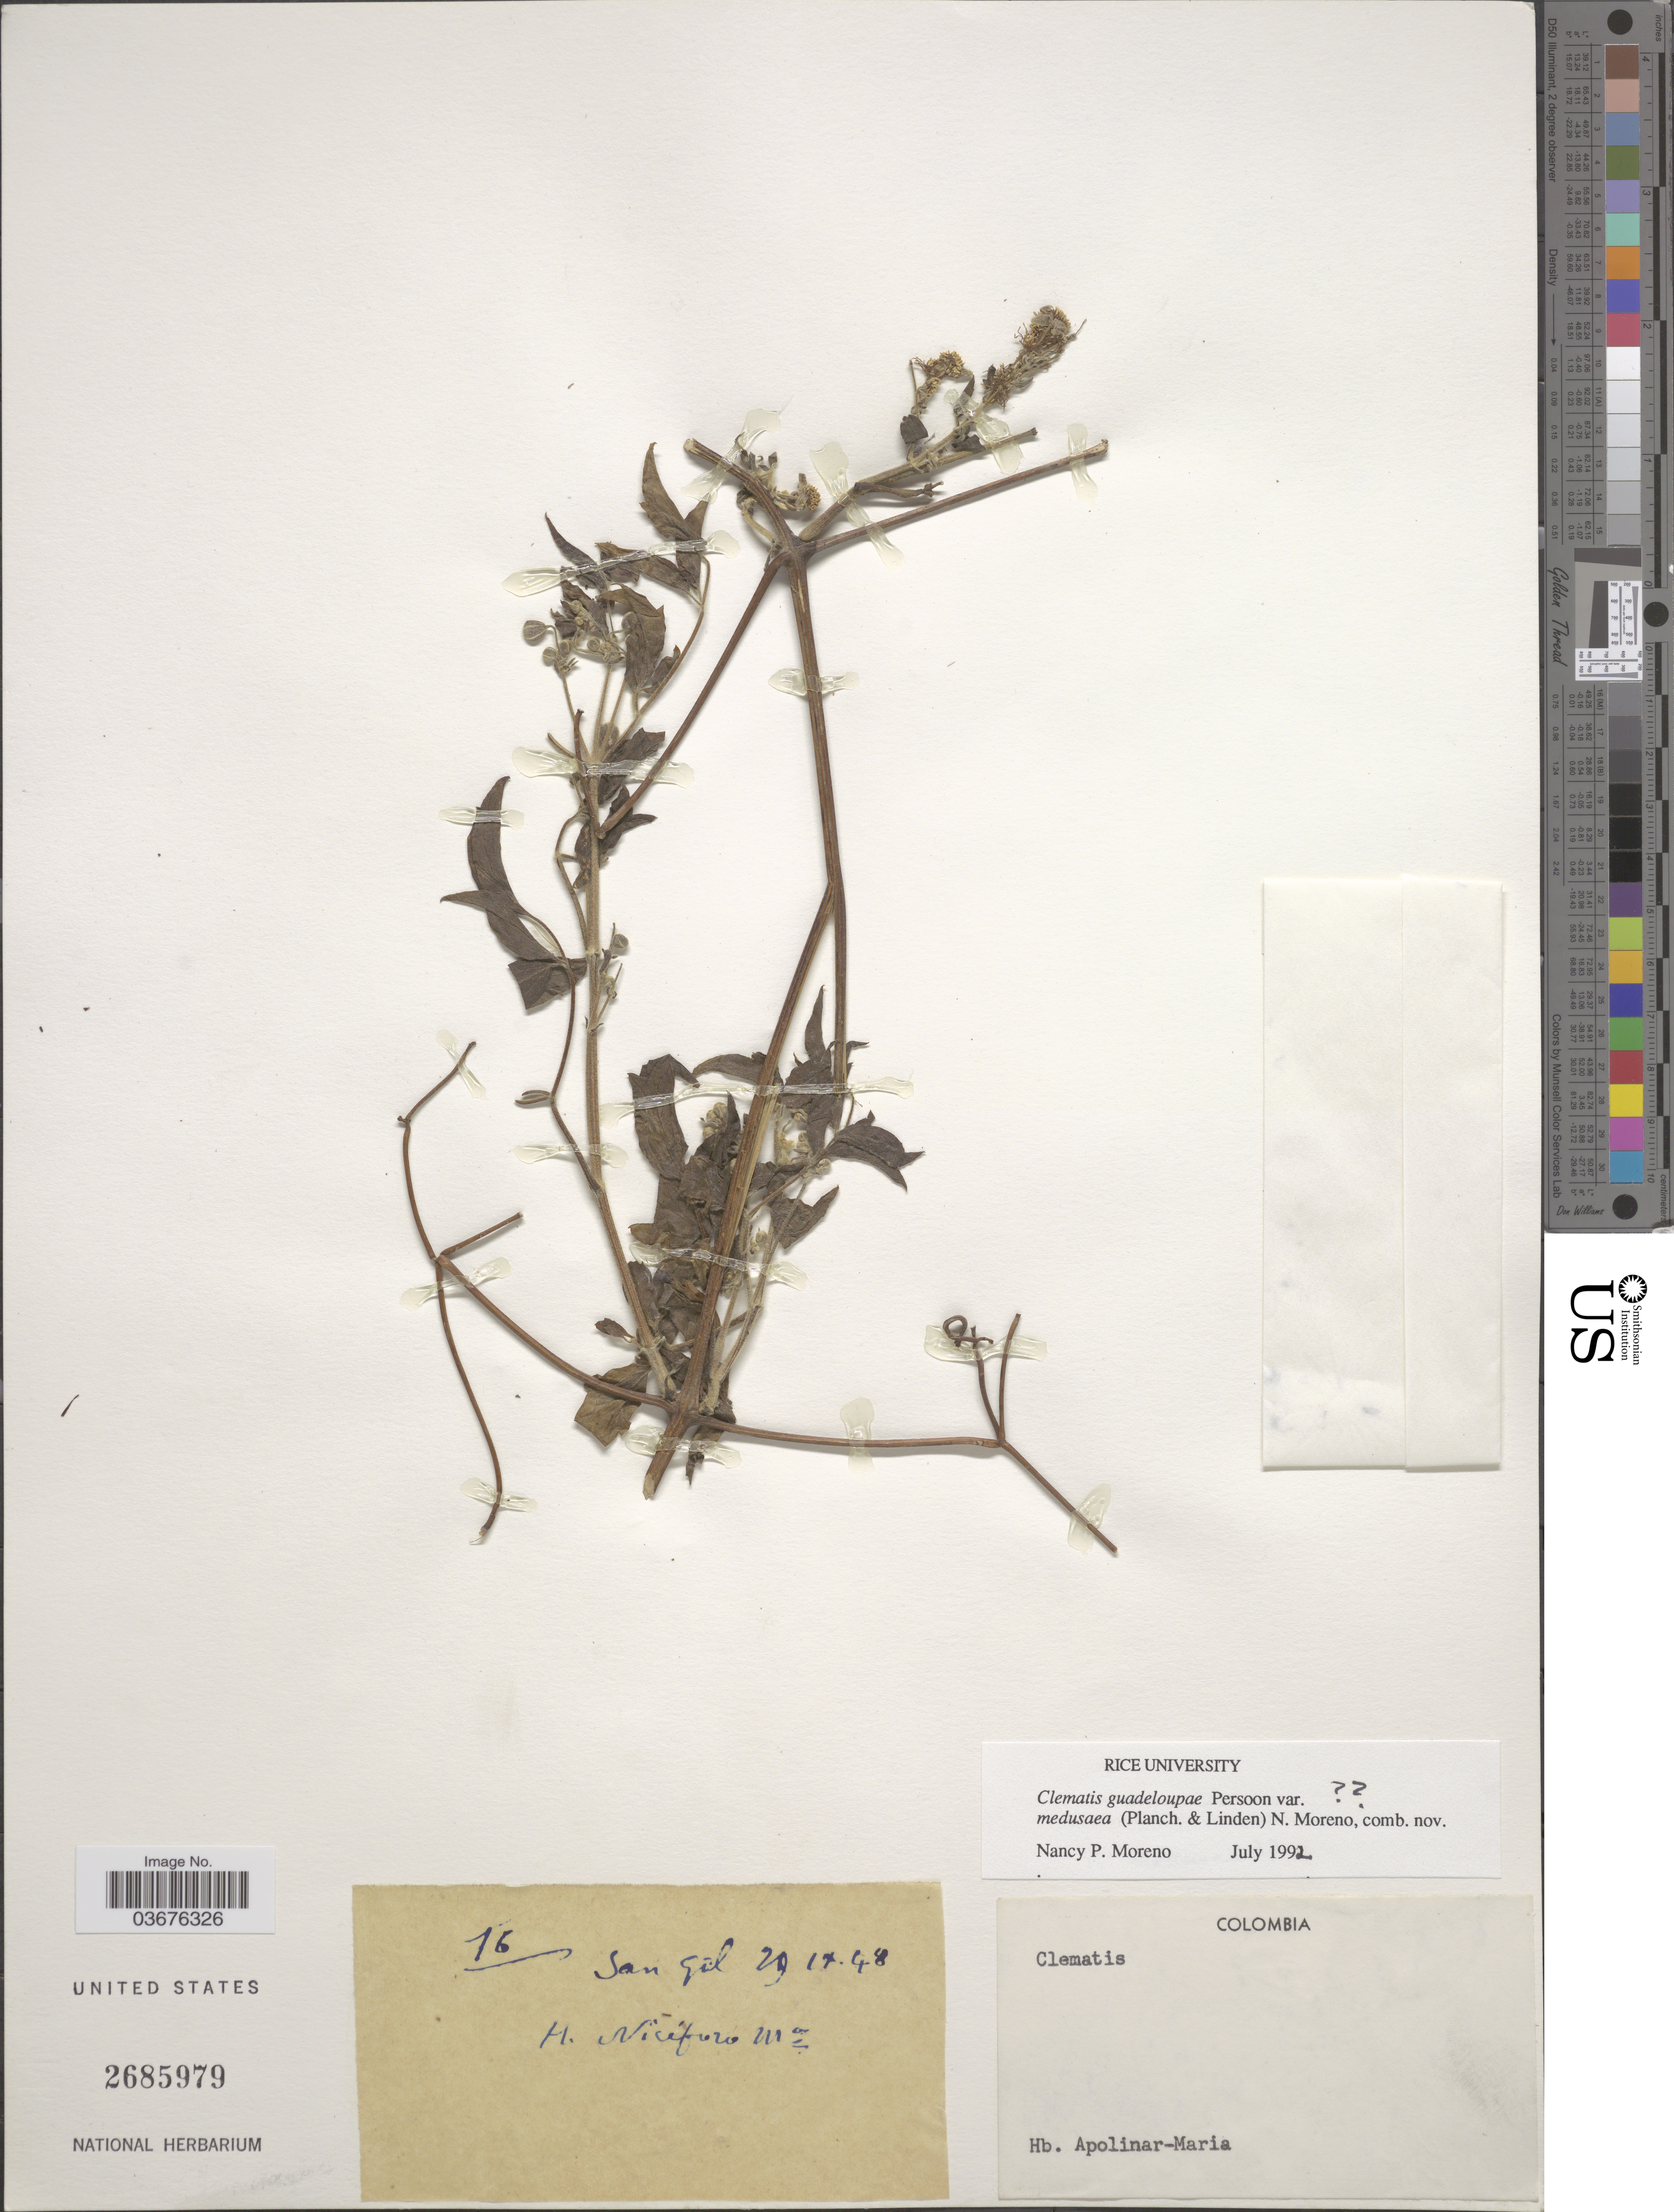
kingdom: Plantae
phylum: Tracheophyta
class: Magnoliopsida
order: Ranunculales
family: Ranunculaceae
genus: Clematis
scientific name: Clematis guadeloupae var. medusaea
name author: (Planch. & Linden) N.P. Moreno ex P.E. Berry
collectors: B. Apolinar-Maria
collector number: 16?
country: Colombia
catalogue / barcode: US 2685979